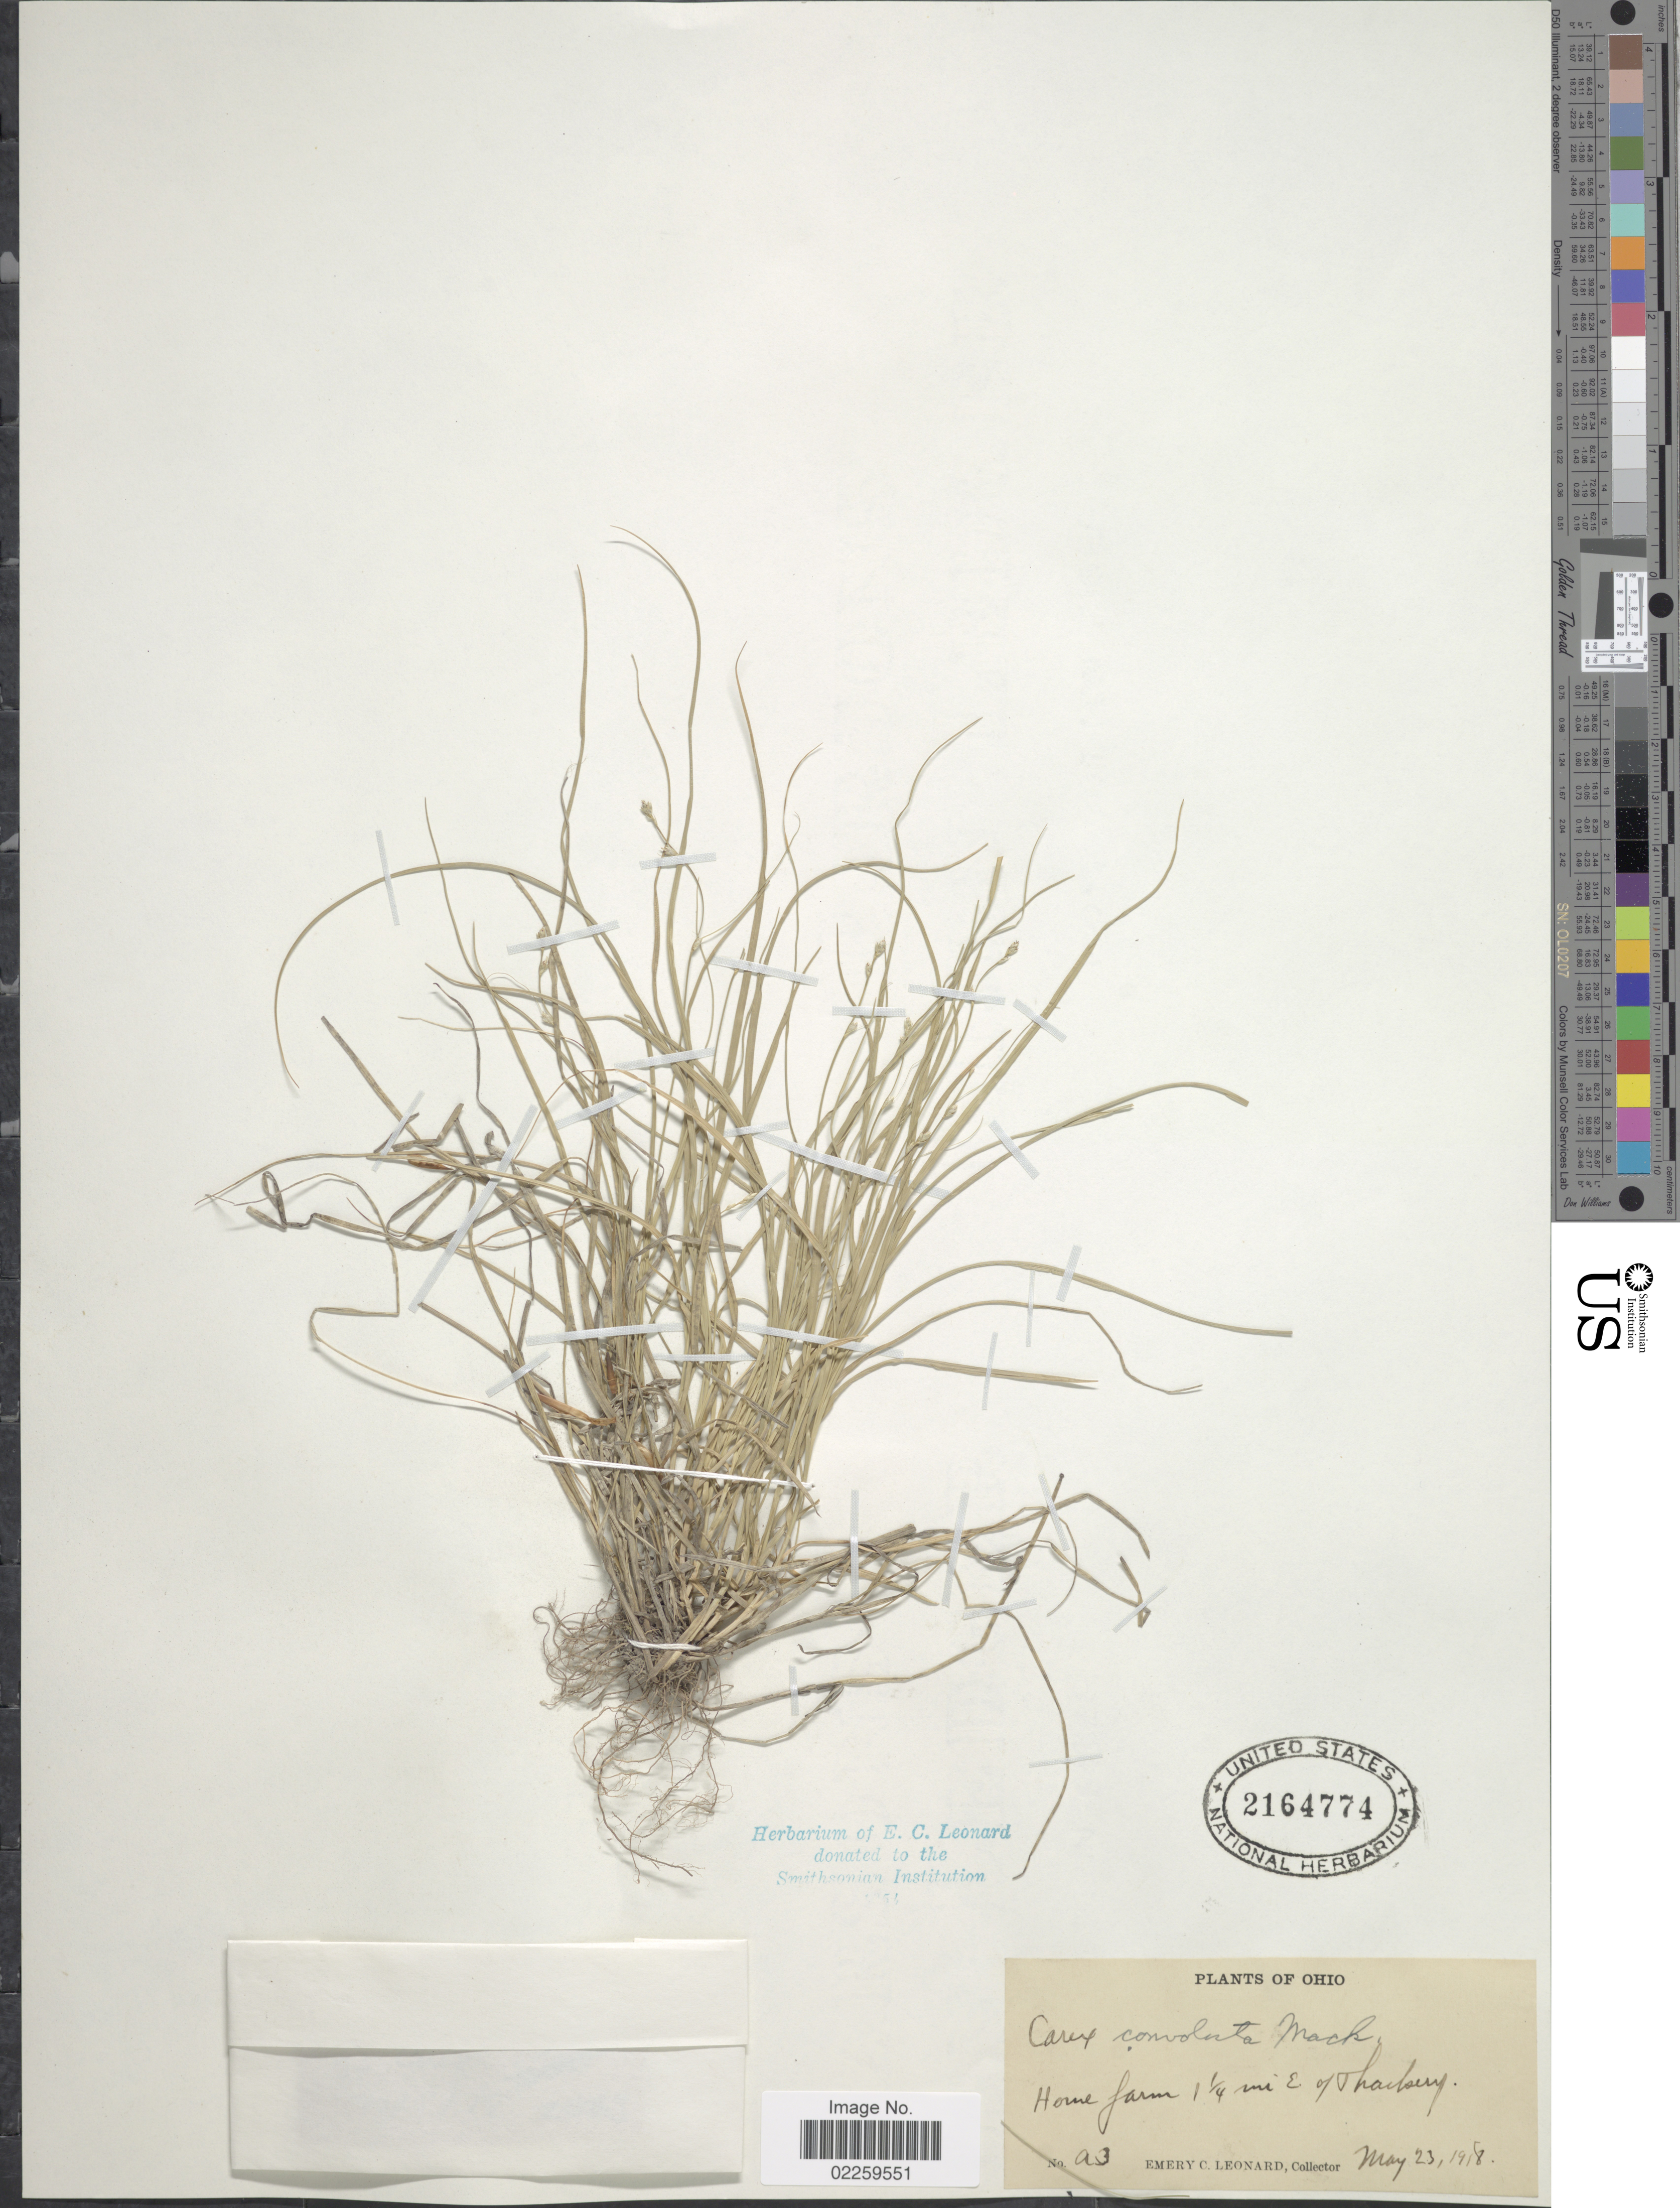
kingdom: Plantae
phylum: Tracheophyta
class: Liliopsida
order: Poales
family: Cyperaceae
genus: Carex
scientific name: Carex rosea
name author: Willd.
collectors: E. C. Leonard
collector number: A3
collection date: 1918-05-23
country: United States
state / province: Ohio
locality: Home farm 1¼ mi E. of Thackery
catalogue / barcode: US 2164774